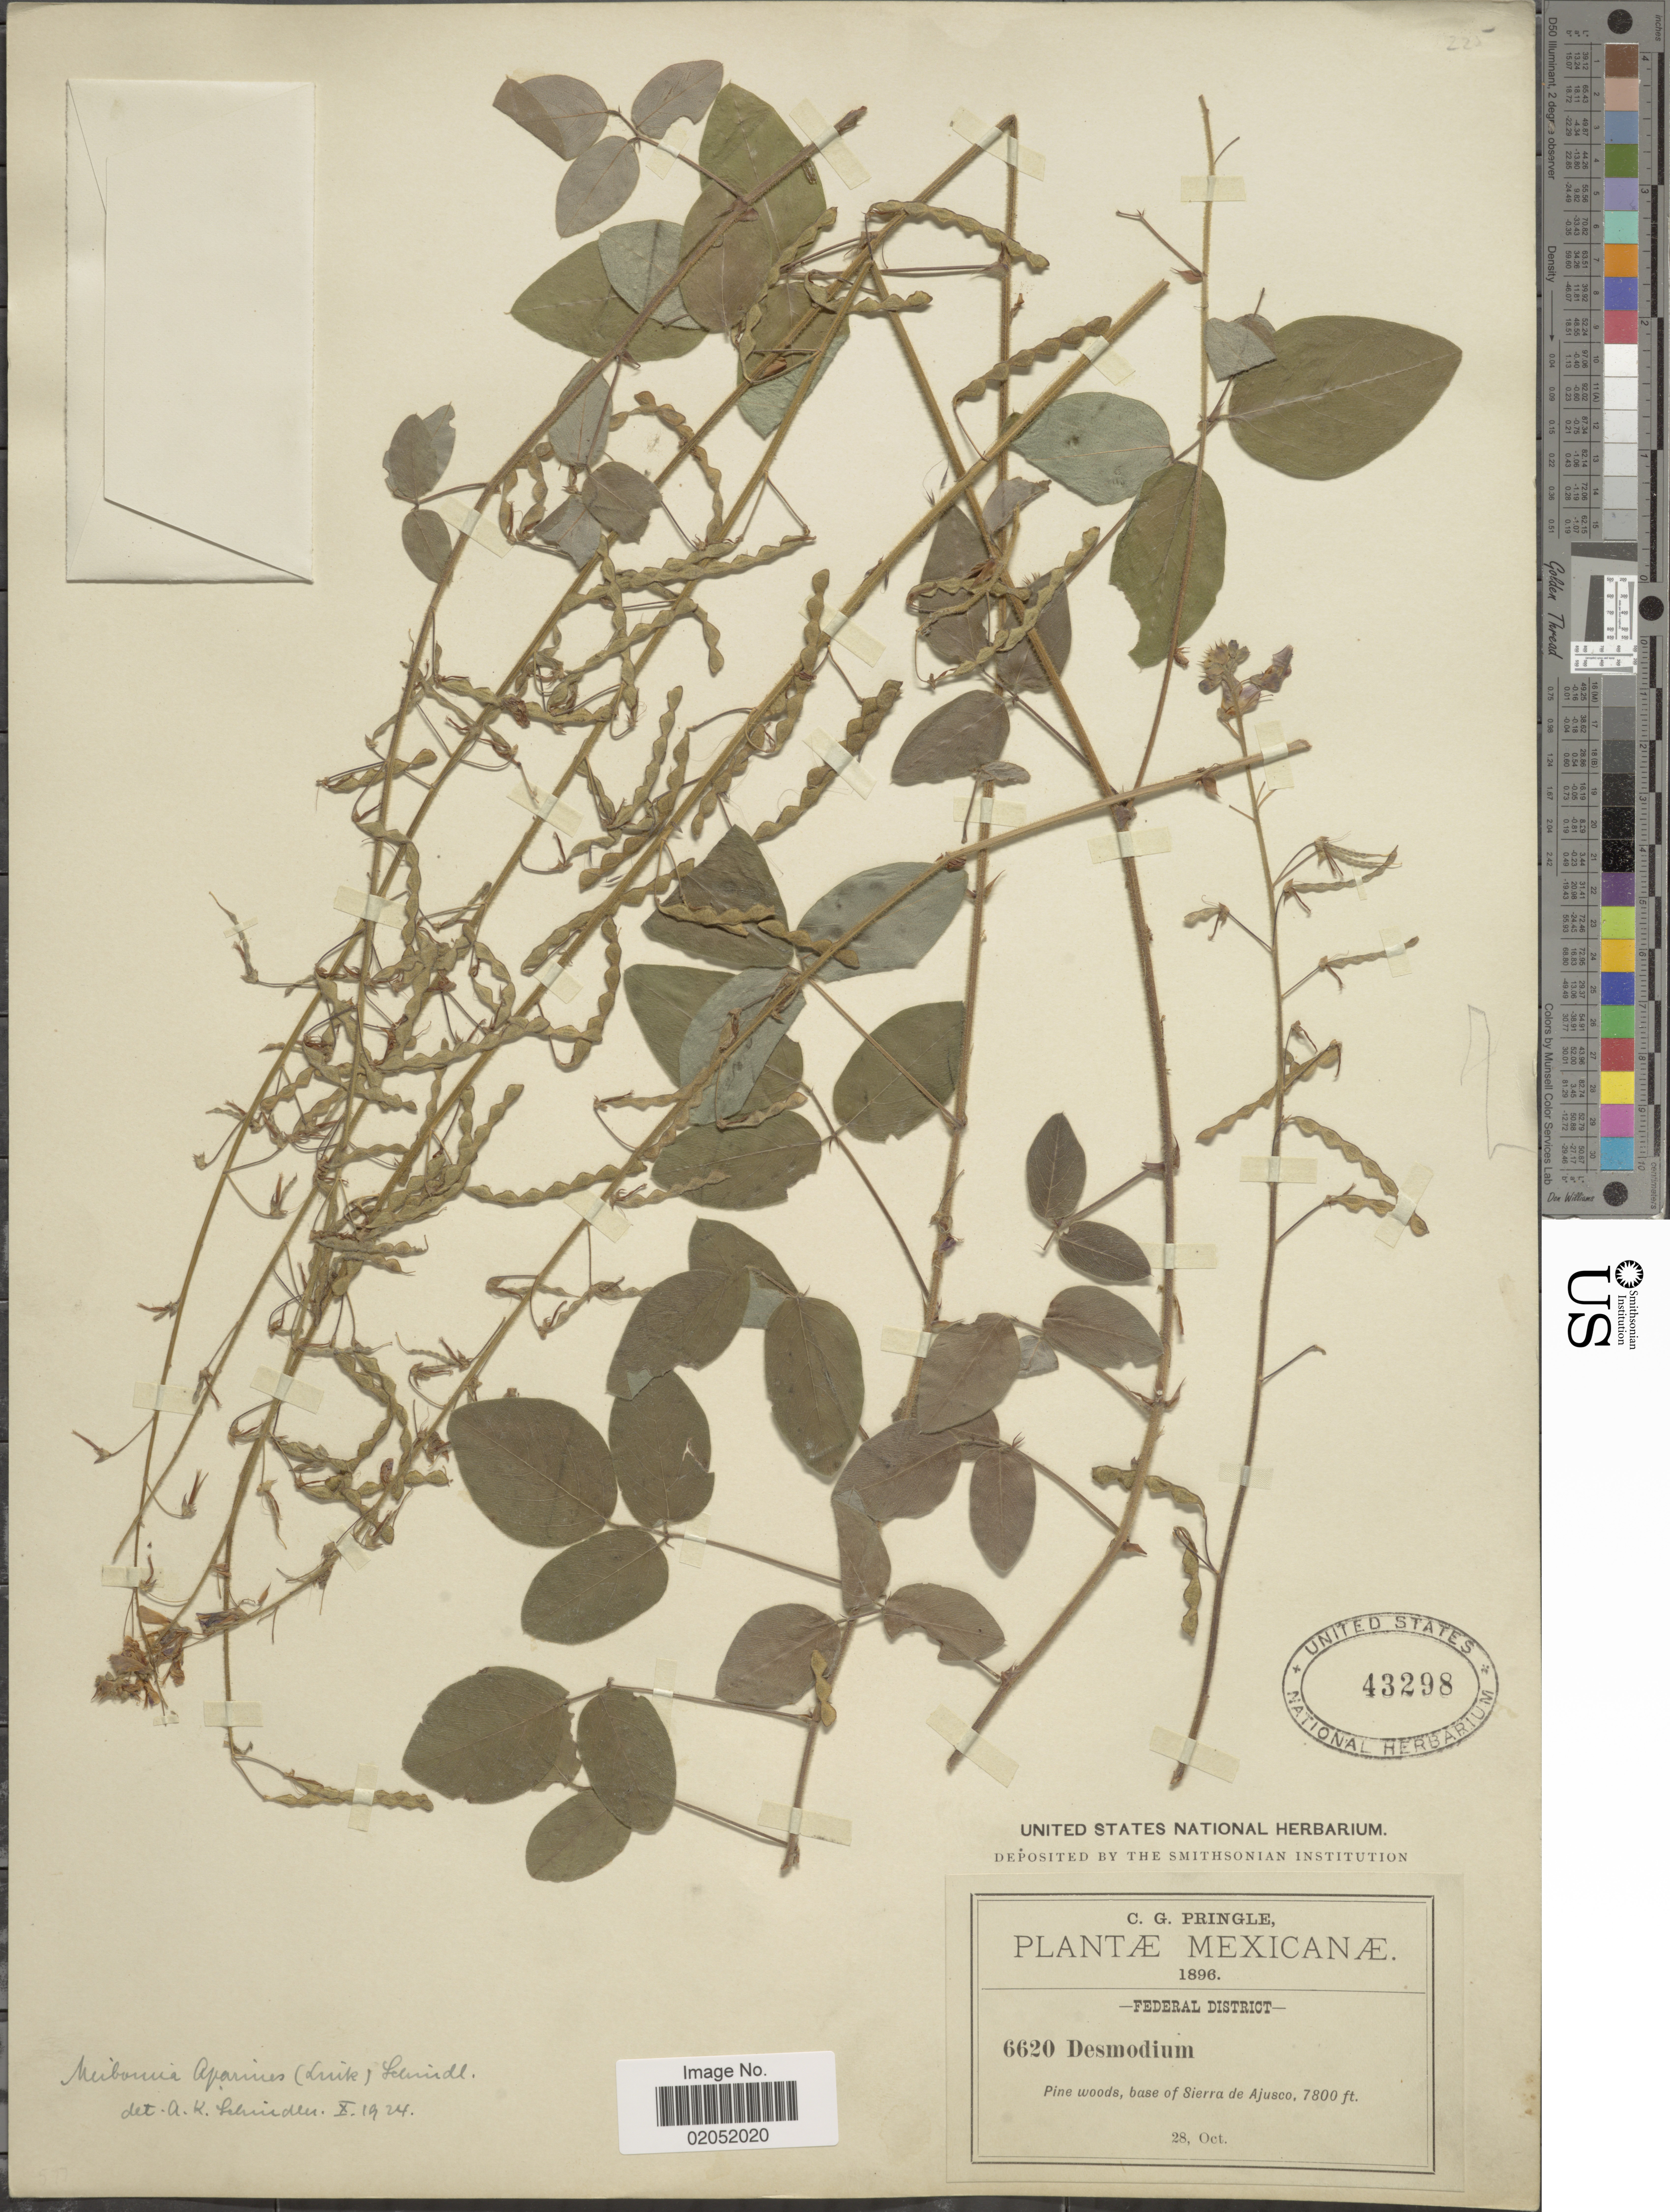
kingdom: Plantae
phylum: Tracheophyta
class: Magnoliopsida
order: Fabales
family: Fabaceae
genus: Desmodium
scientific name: Desmodium aparines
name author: (Link) DC.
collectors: C. G. Pringle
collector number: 6620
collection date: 1896-10-28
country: Mexico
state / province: Distrito Federal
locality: Base of Sierra de Ajusco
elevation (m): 2377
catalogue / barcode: US 43298